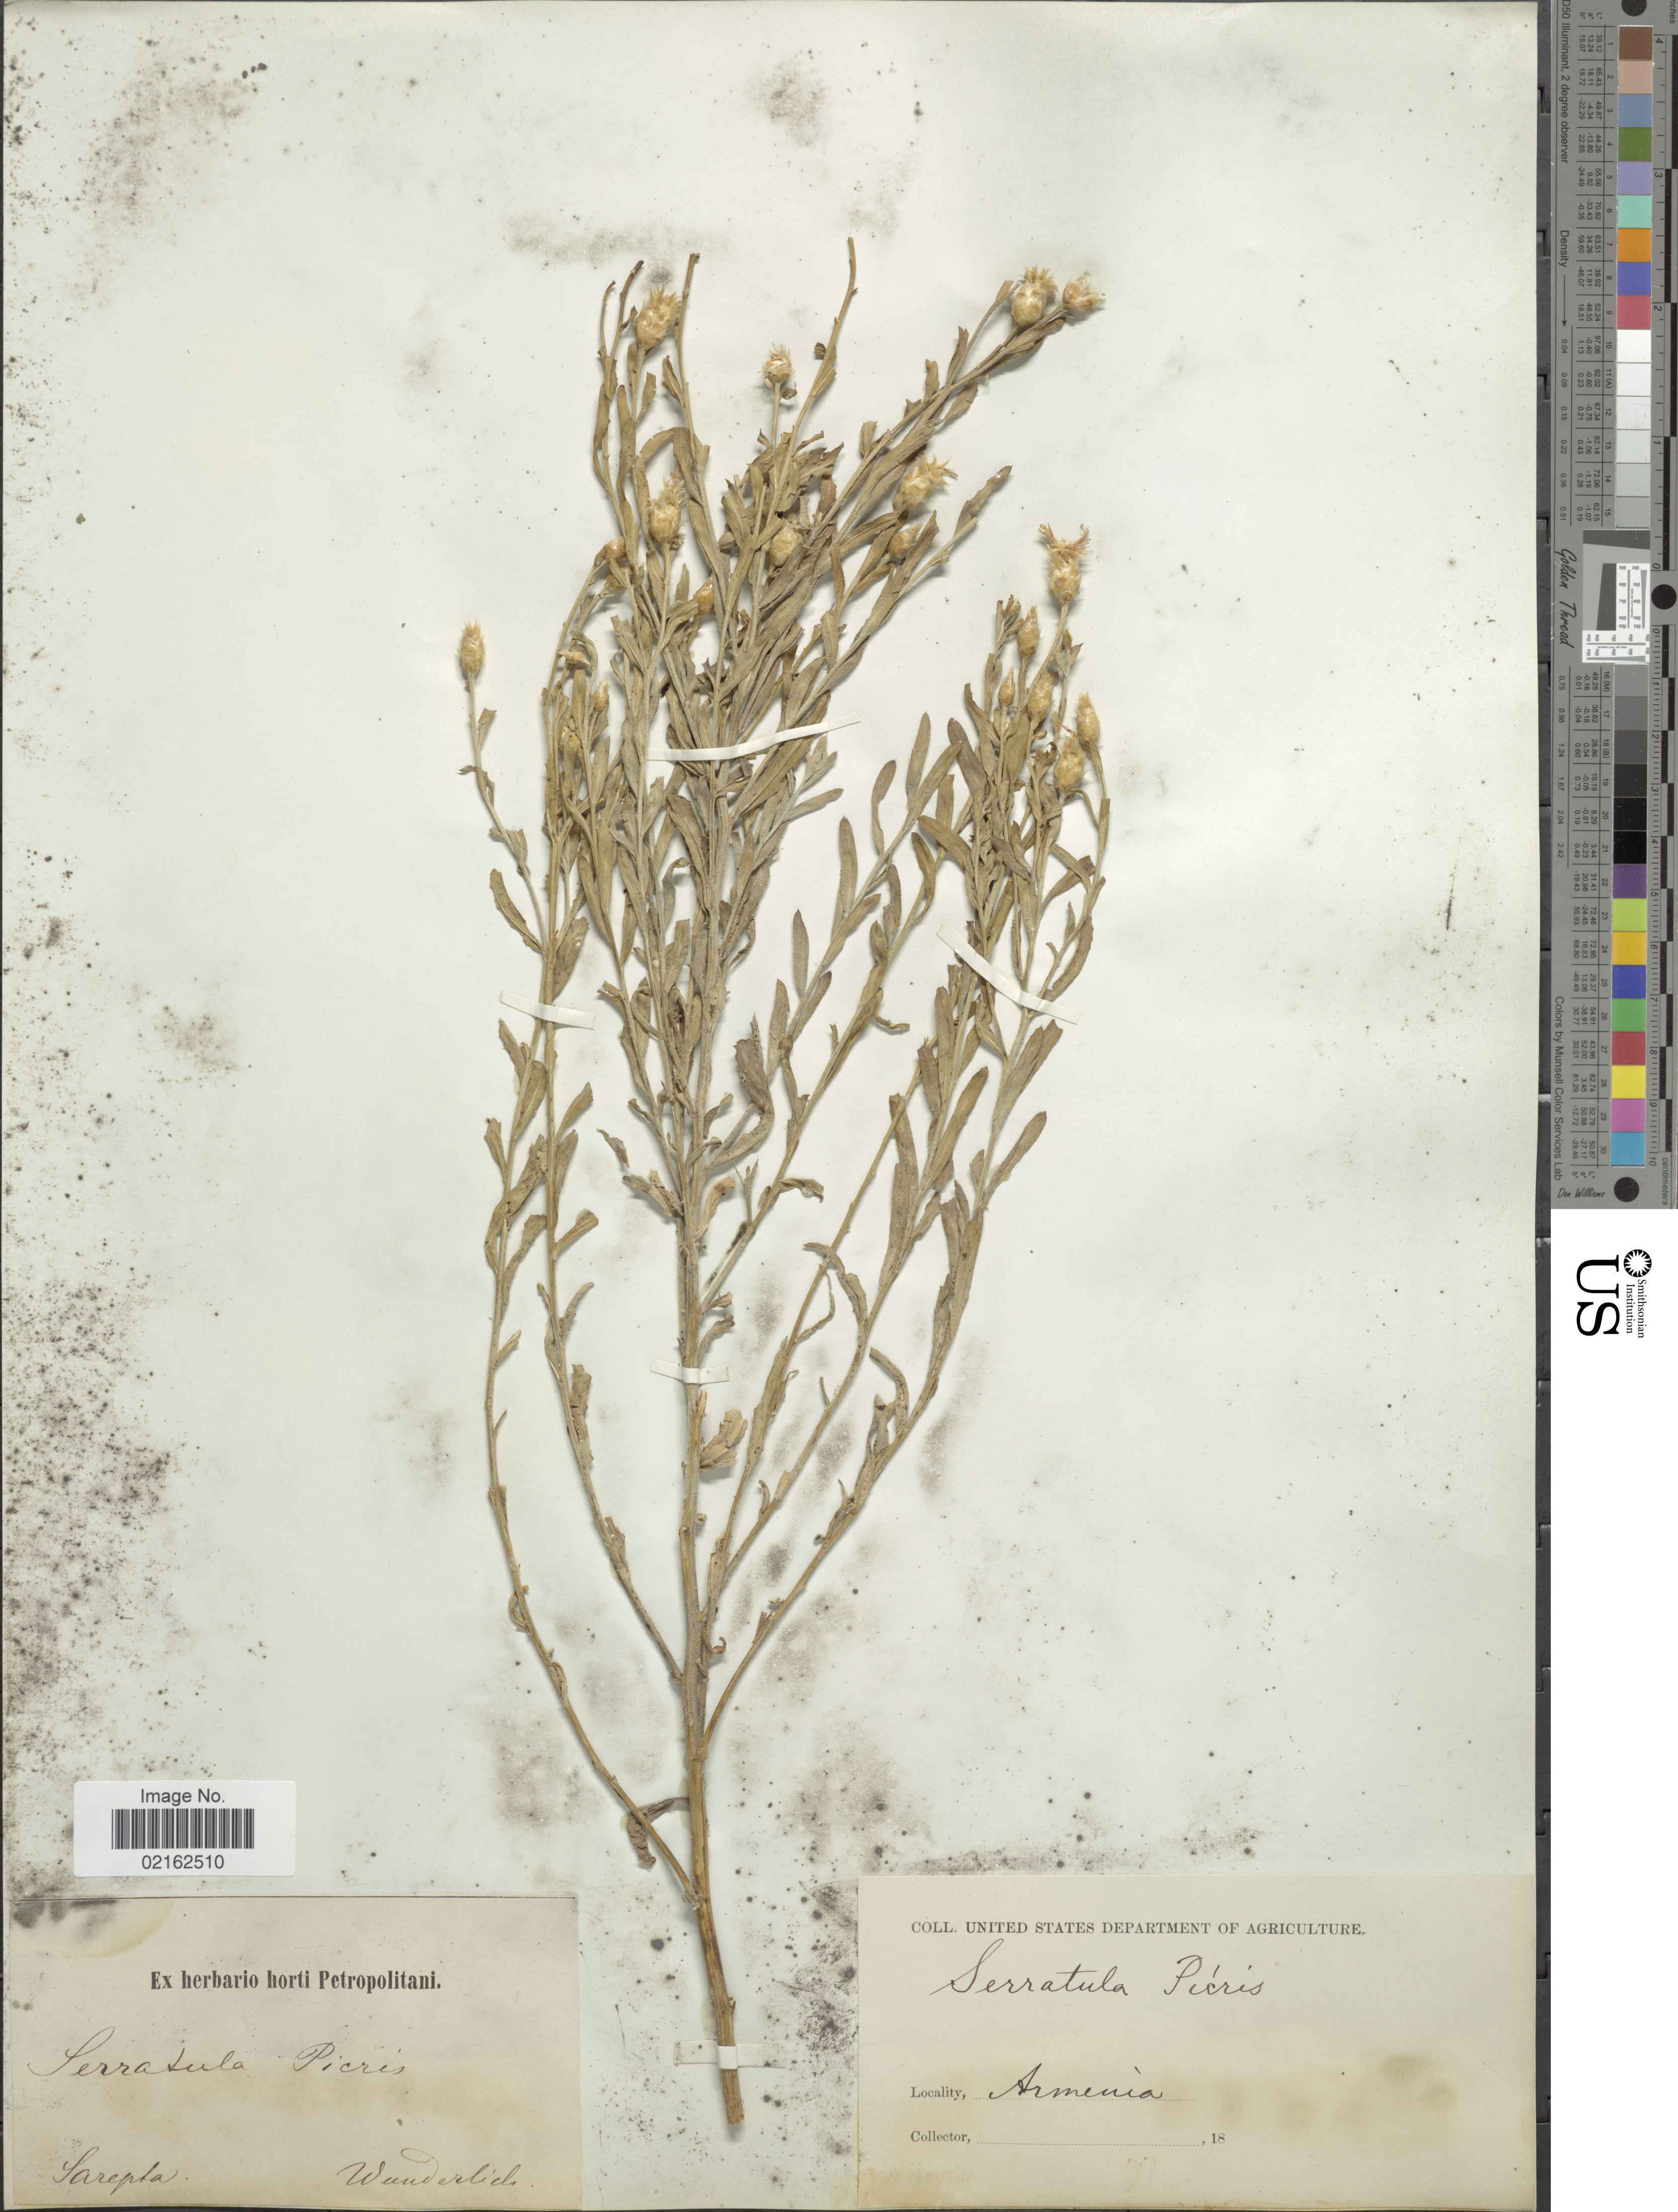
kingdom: Plantae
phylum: Tracheophyta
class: Magnoliopsida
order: Asterales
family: Asteraceae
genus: Acroptilon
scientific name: Acroptilon repens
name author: (L.) DC.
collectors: Wunderlich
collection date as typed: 18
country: Russian Federation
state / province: Volgograd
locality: Sarepta